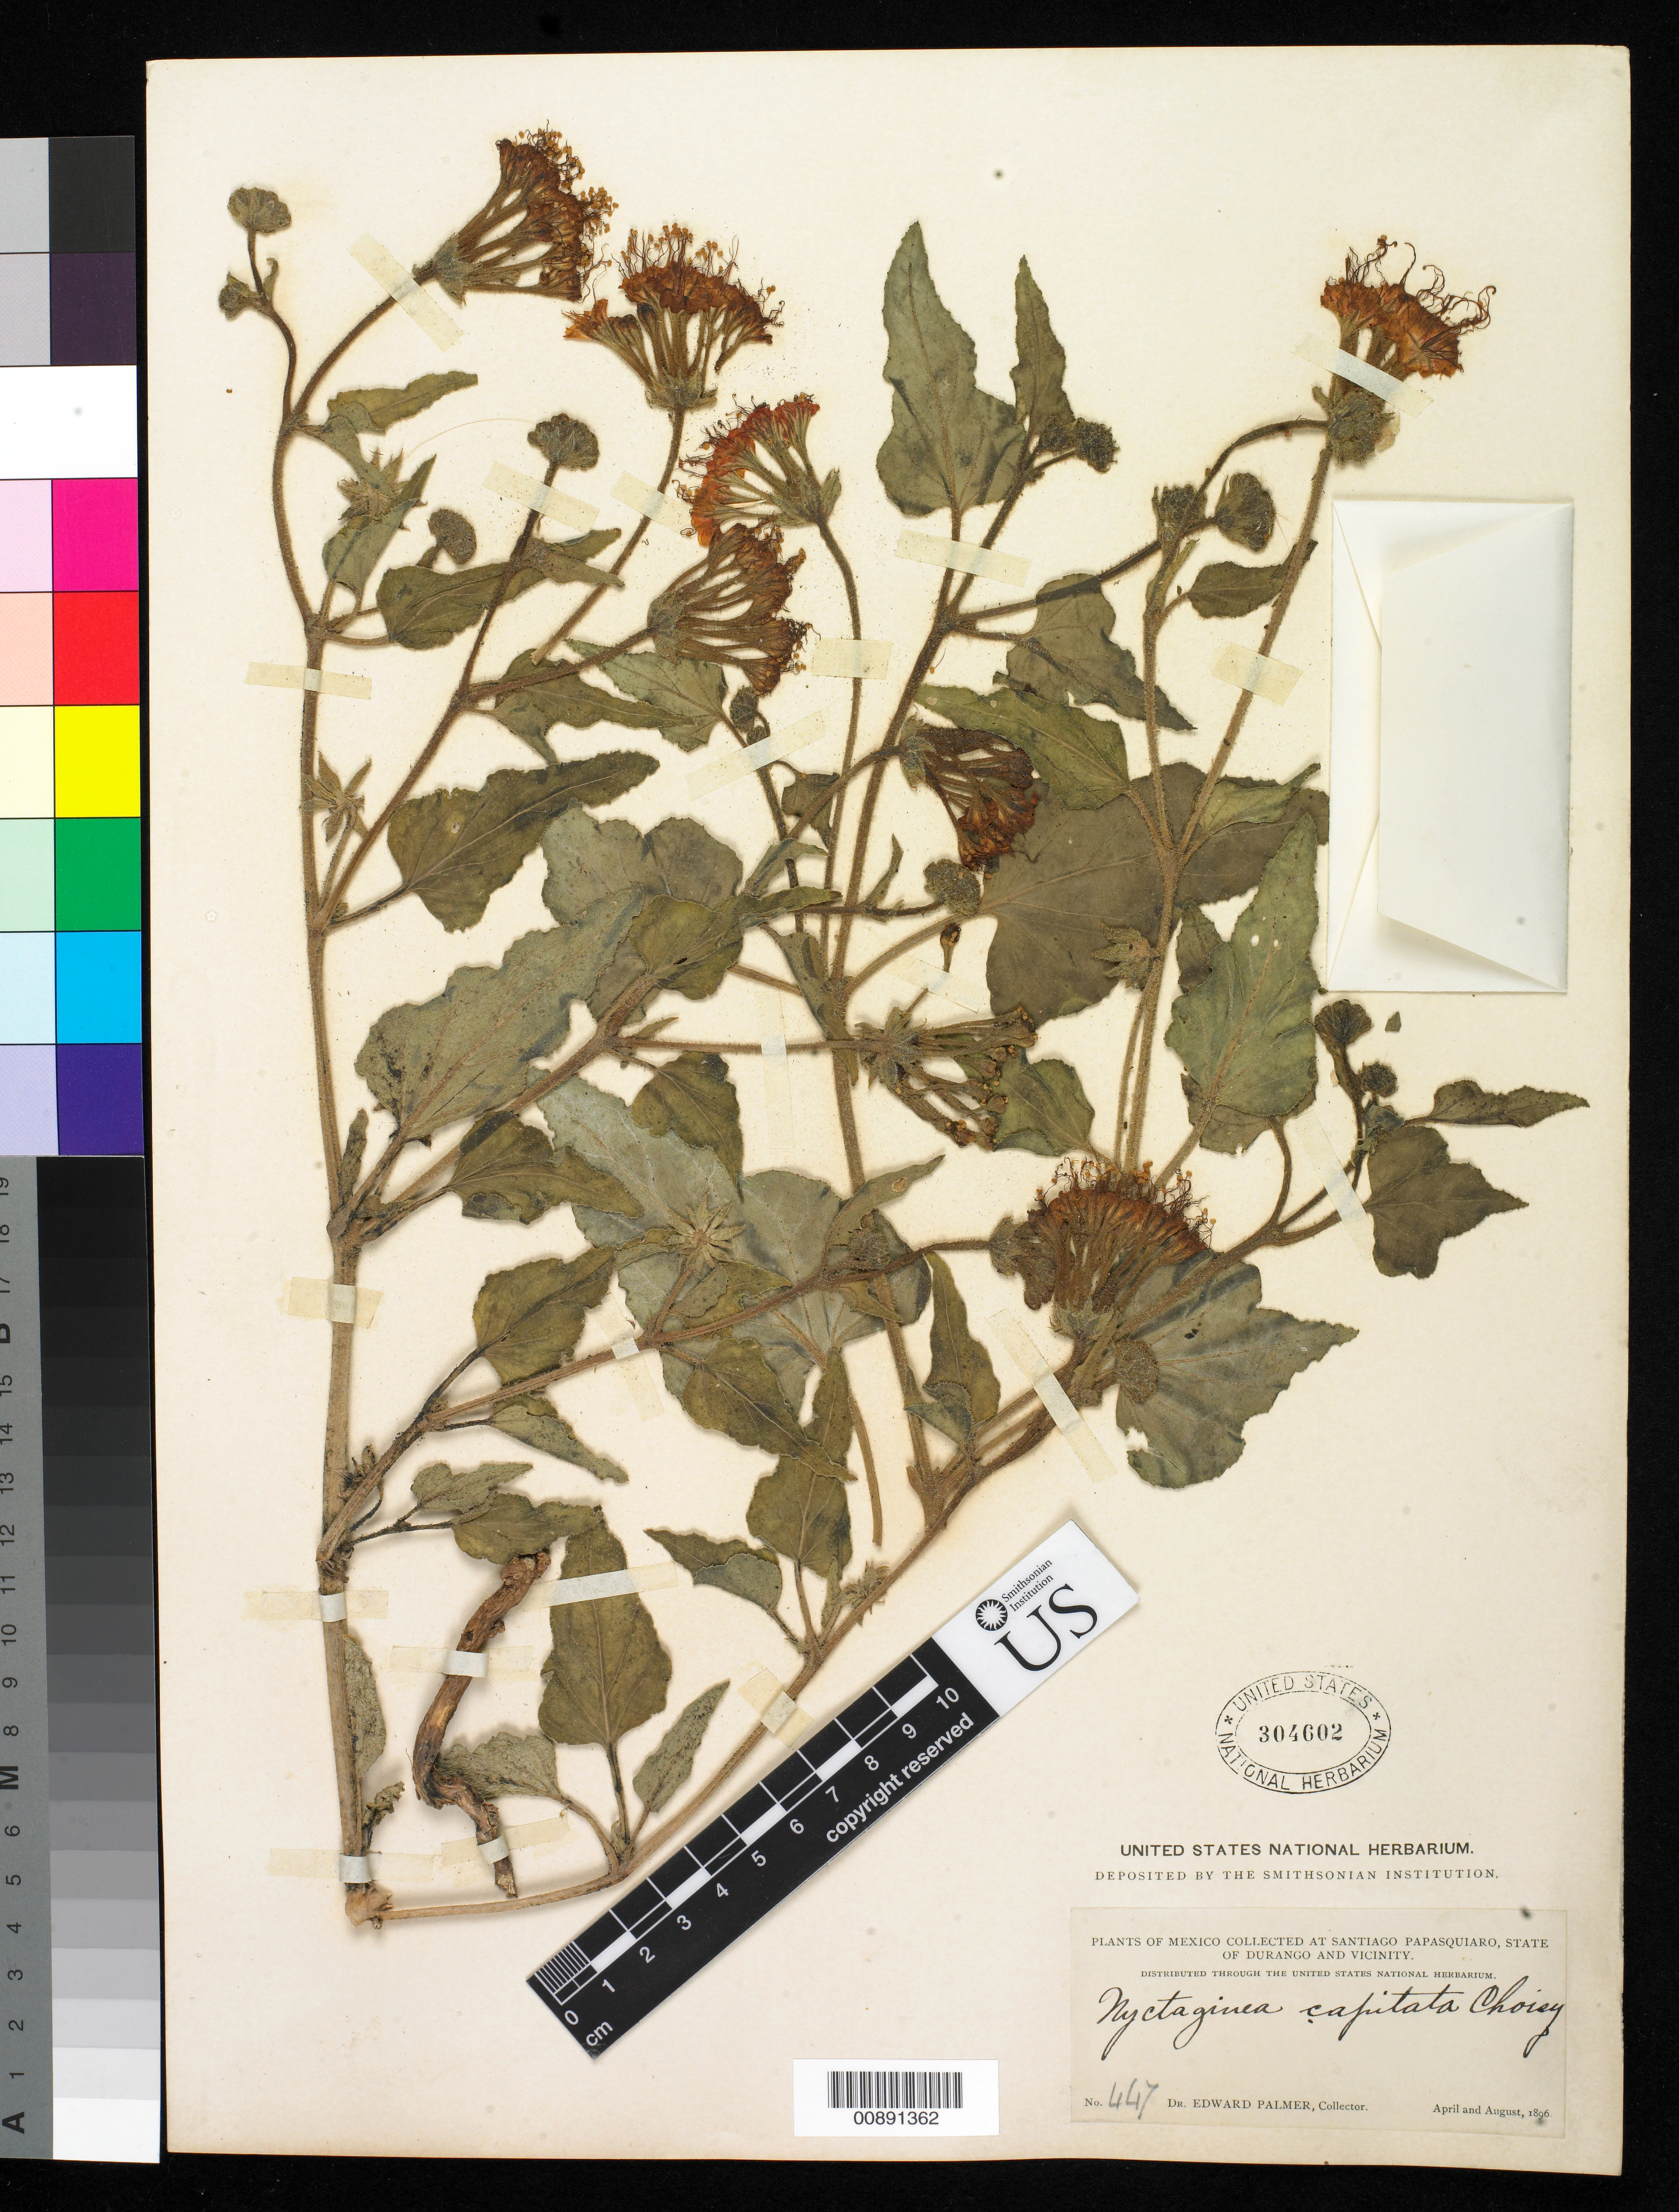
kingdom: Plantae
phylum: Tracheophyta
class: Magnoliopsida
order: Caryophyllales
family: Nyctaginaceae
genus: Nyctaginia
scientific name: Nyctaginia capitata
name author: Choisy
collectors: E. Palmer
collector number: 447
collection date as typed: Apr 1896 to -- Aug 1896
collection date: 1896-04/1896-08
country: Mexico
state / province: Durango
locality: Santiago Papasquiaro, Durango and vicinity.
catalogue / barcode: US 304602